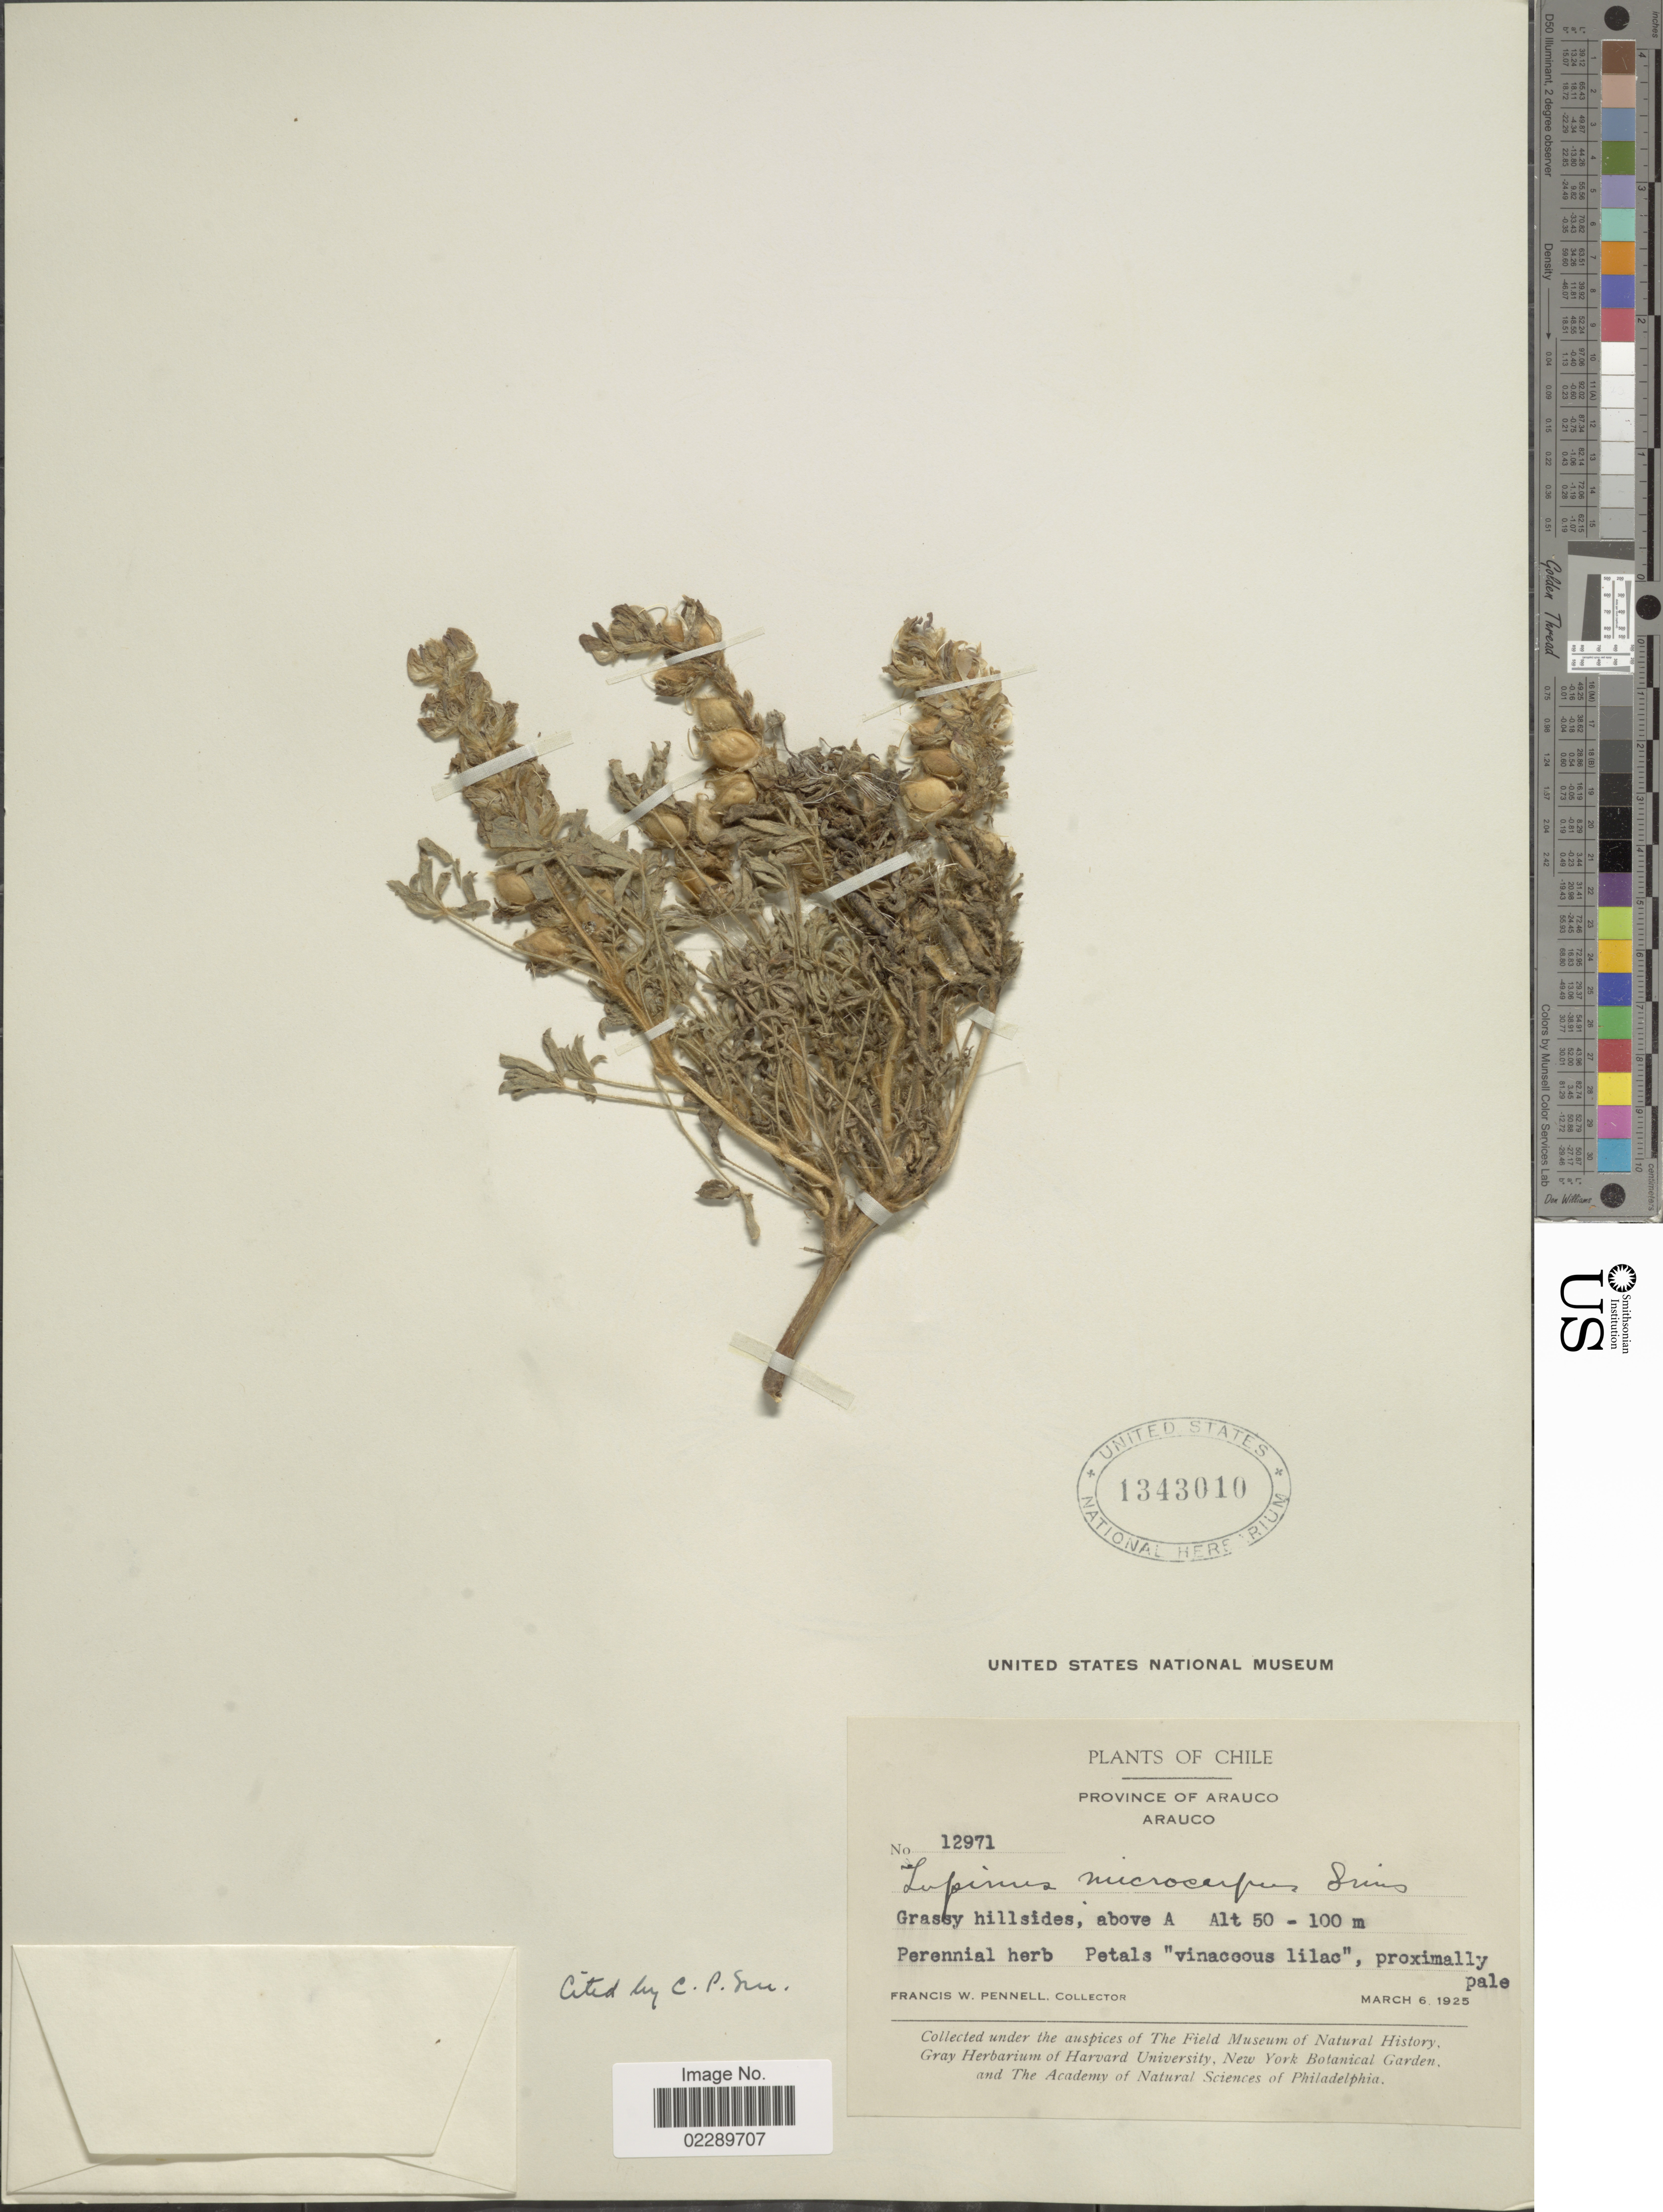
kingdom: Plantae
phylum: Tracheophyta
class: Magnoliopsida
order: Fabales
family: Fabaceae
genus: Lupinus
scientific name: Lupinus microcarpus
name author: Sims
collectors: F. W. Pennell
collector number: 12971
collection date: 1925-03-06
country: Chile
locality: Province of Arauco. Arauco. Grassy hillsides, above A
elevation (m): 50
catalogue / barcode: US 1343010